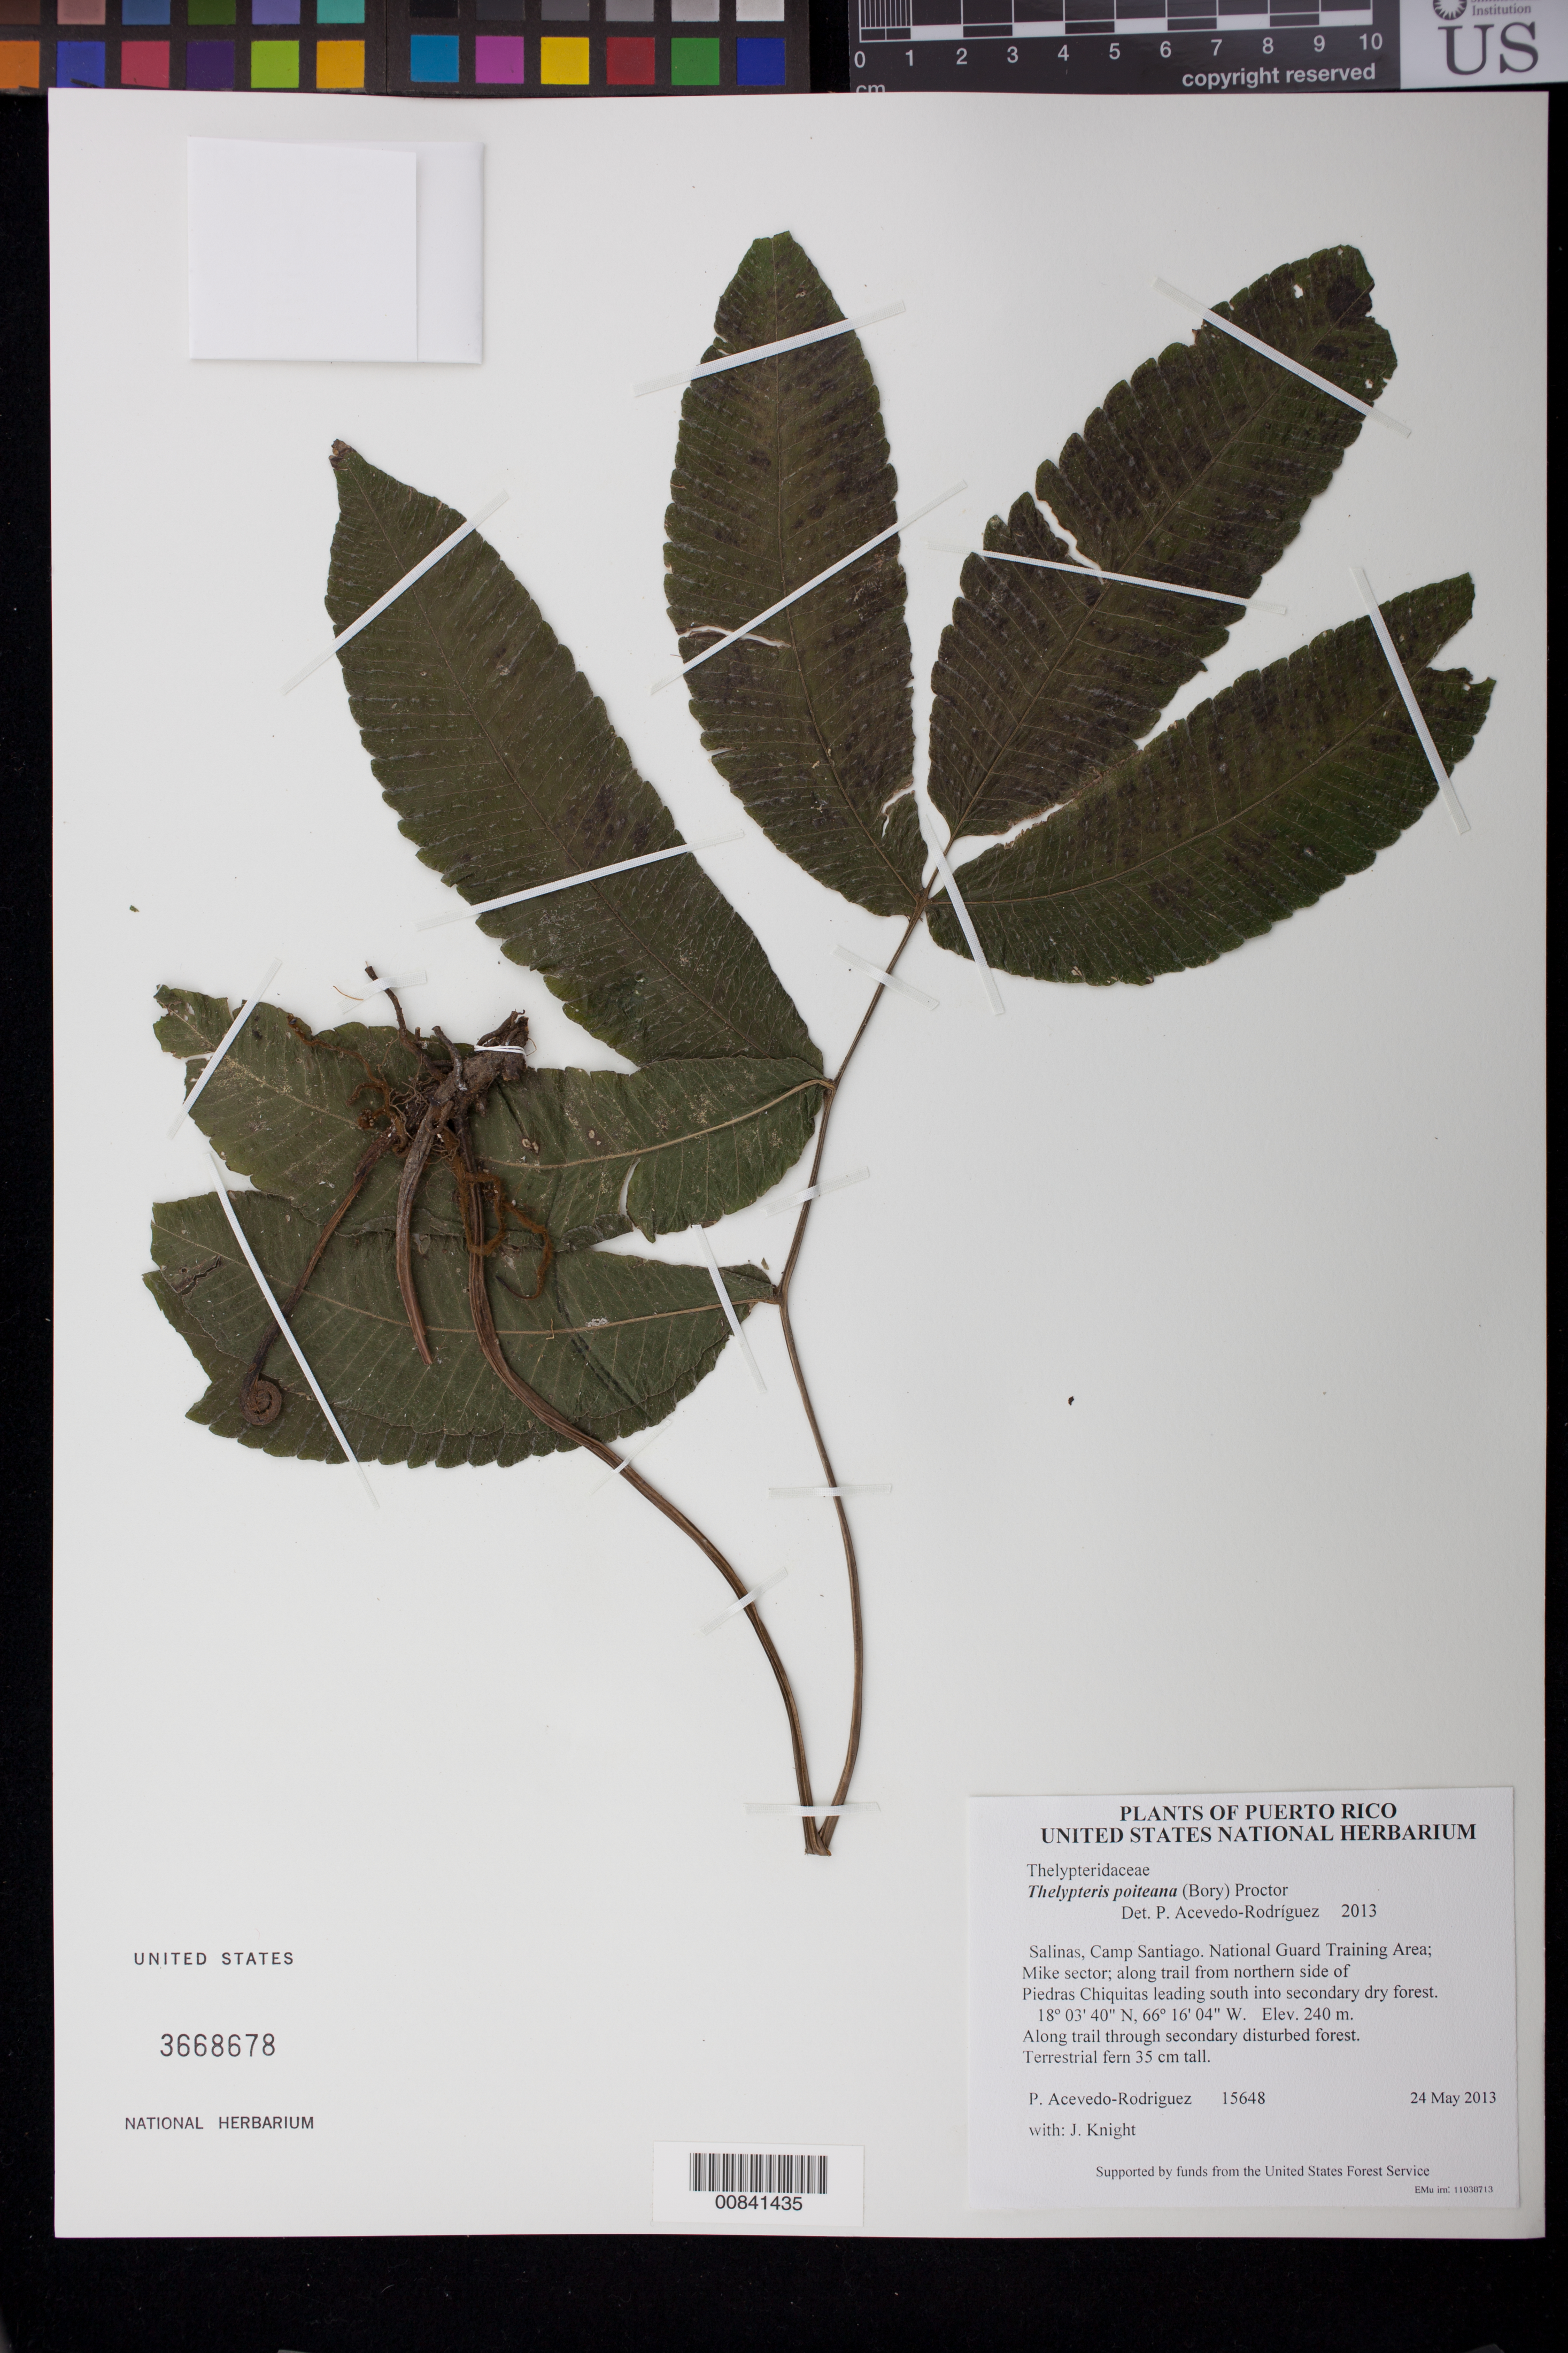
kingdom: Plantae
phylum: Tracheophyta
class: Polypodiopsida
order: Polypodiales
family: Thelypteridaceae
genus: Goniopteris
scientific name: Goniopteris poiteana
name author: (Bory) Ching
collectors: P. Acevedo-Rodr. & J. Knight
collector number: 15648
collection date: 2013-05-24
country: Puerto Rico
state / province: Salinas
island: Puerto Rico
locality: Camp Santiago. National Guard Training Area; Mike sector; along trail from northern side of Piedras Chiquitas leading south into secondary dry forest.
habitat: Along trail through secondary disturbed forest.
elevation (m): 240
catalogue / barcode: US 3668678